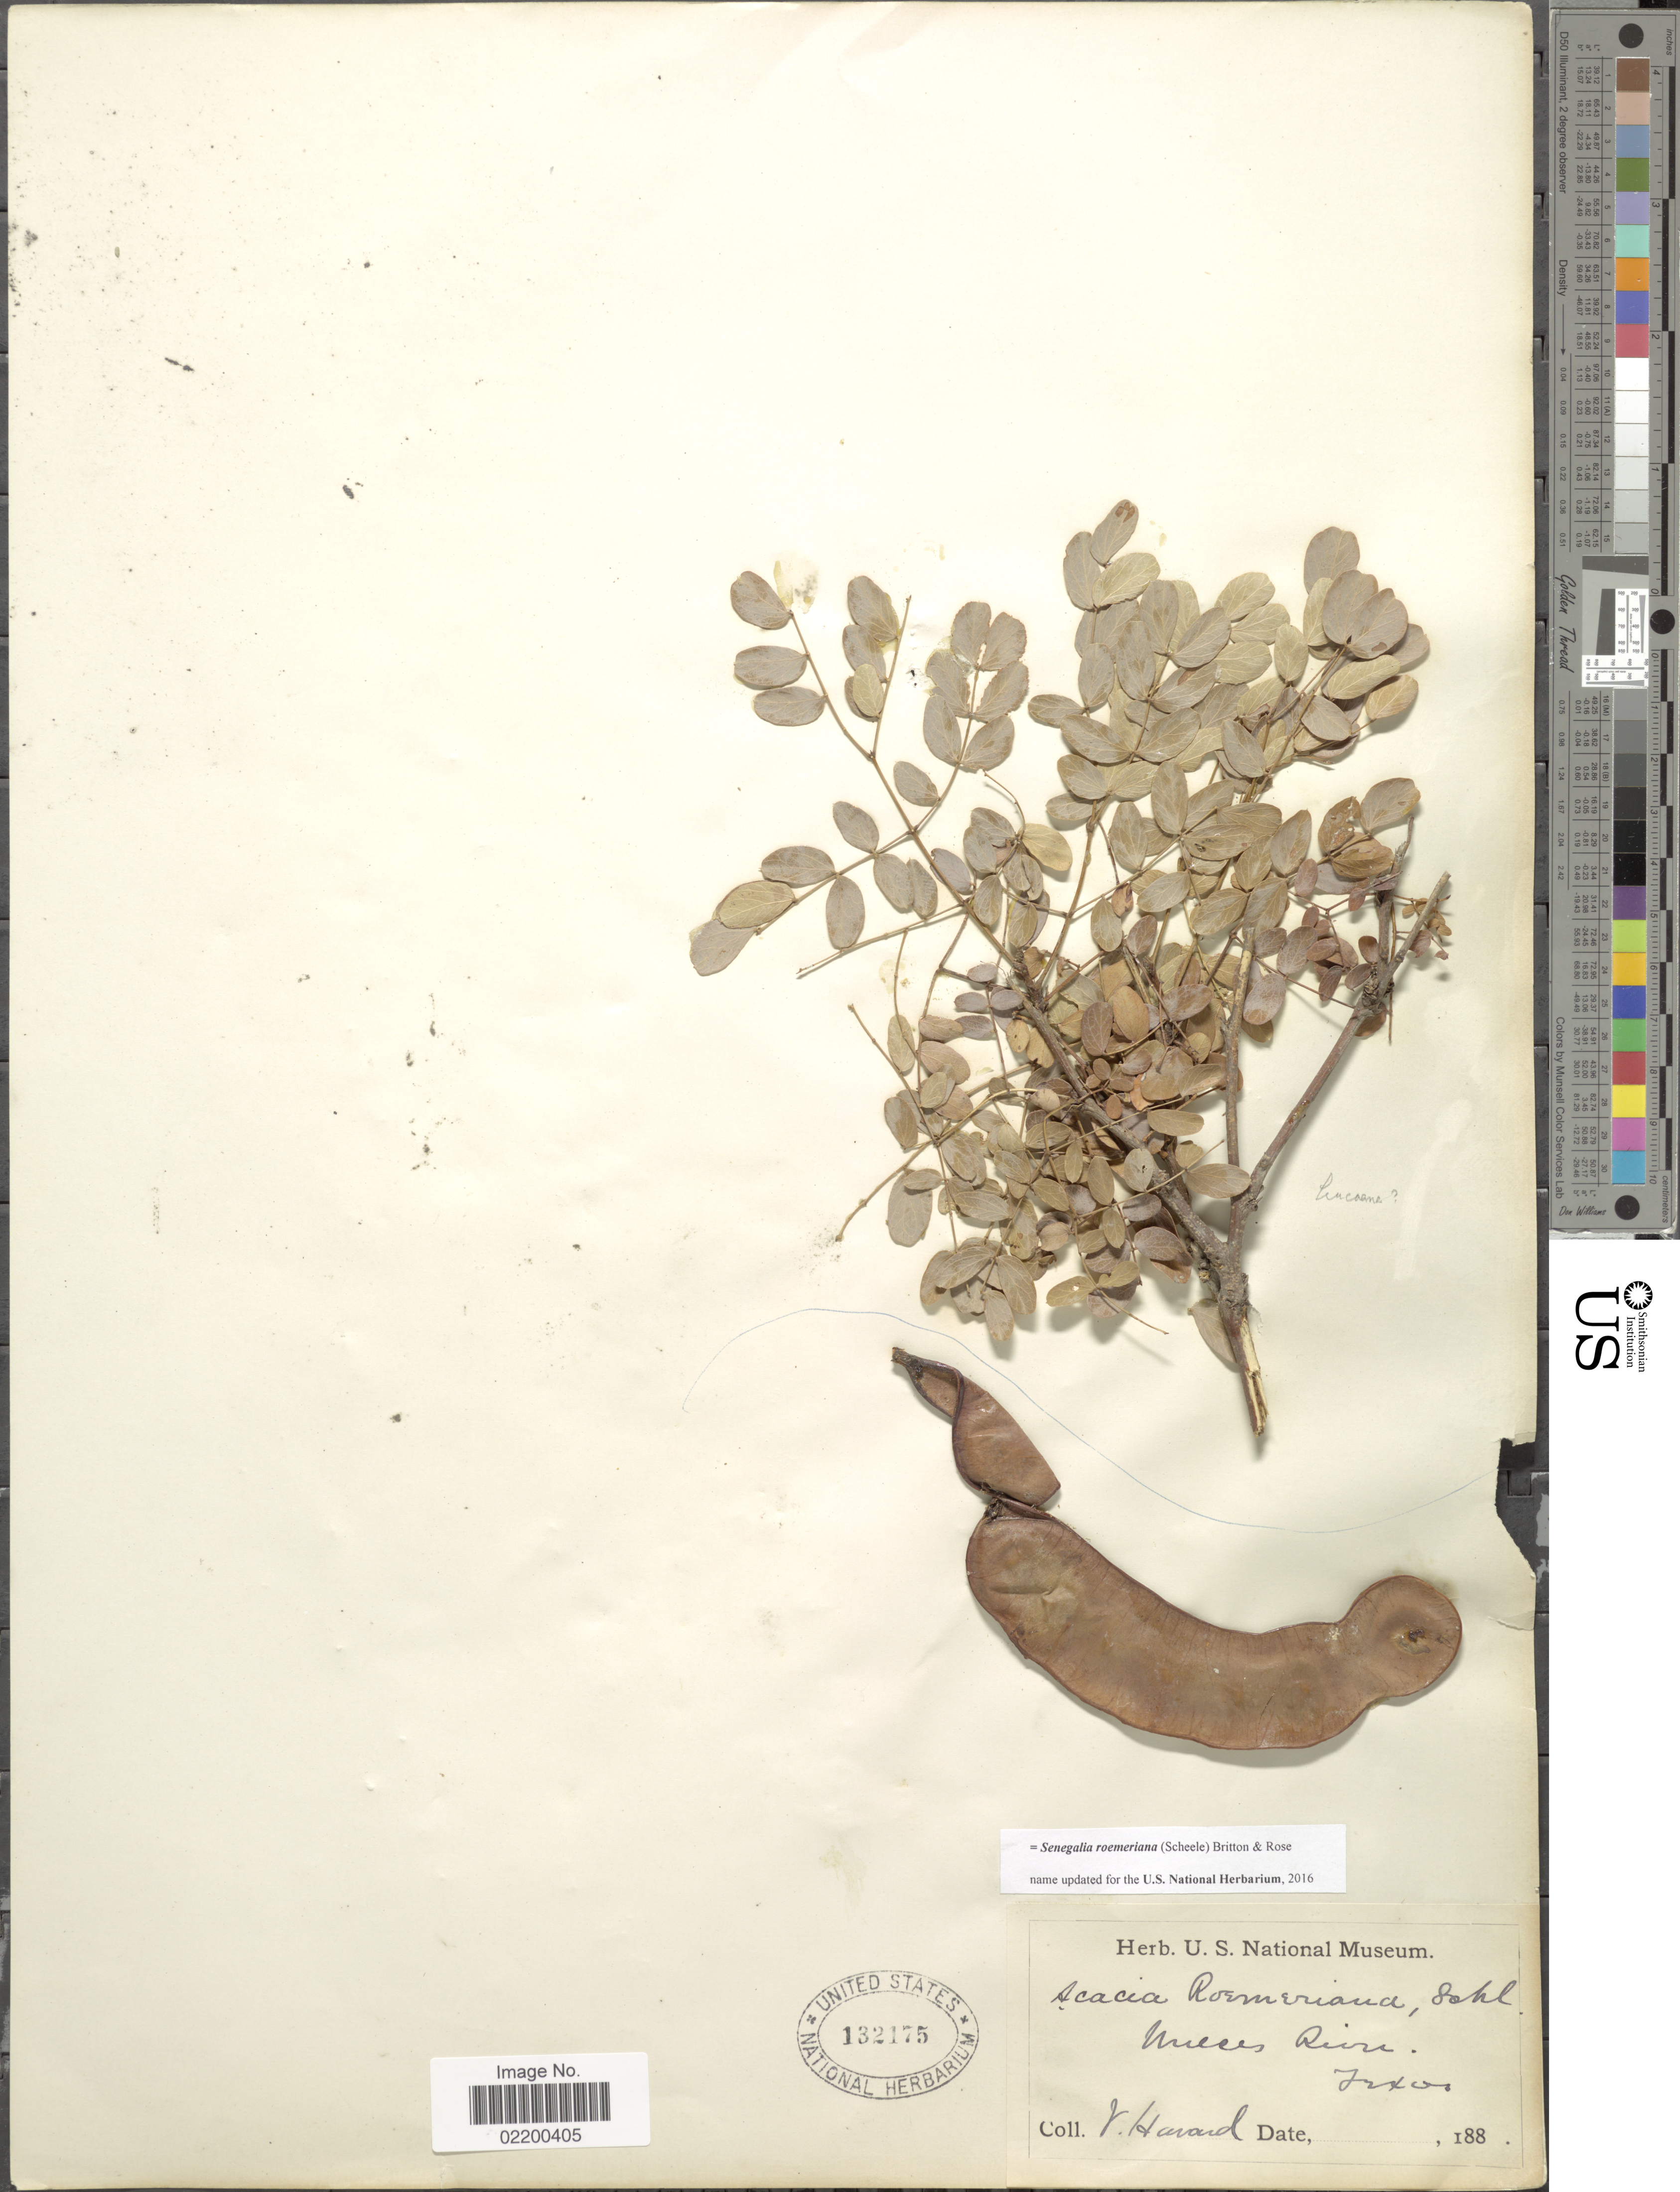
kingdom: Plantae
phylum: Tracheophyta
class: Magnoliopsida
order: Fabales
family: Fabaceae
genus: Senegalia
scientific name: Senegalia roemeriana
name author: (Scheele) Britton & Rose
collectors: V. Havard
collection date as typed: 188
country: United States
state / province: Texas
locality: Nueces River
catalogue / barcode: US 132175